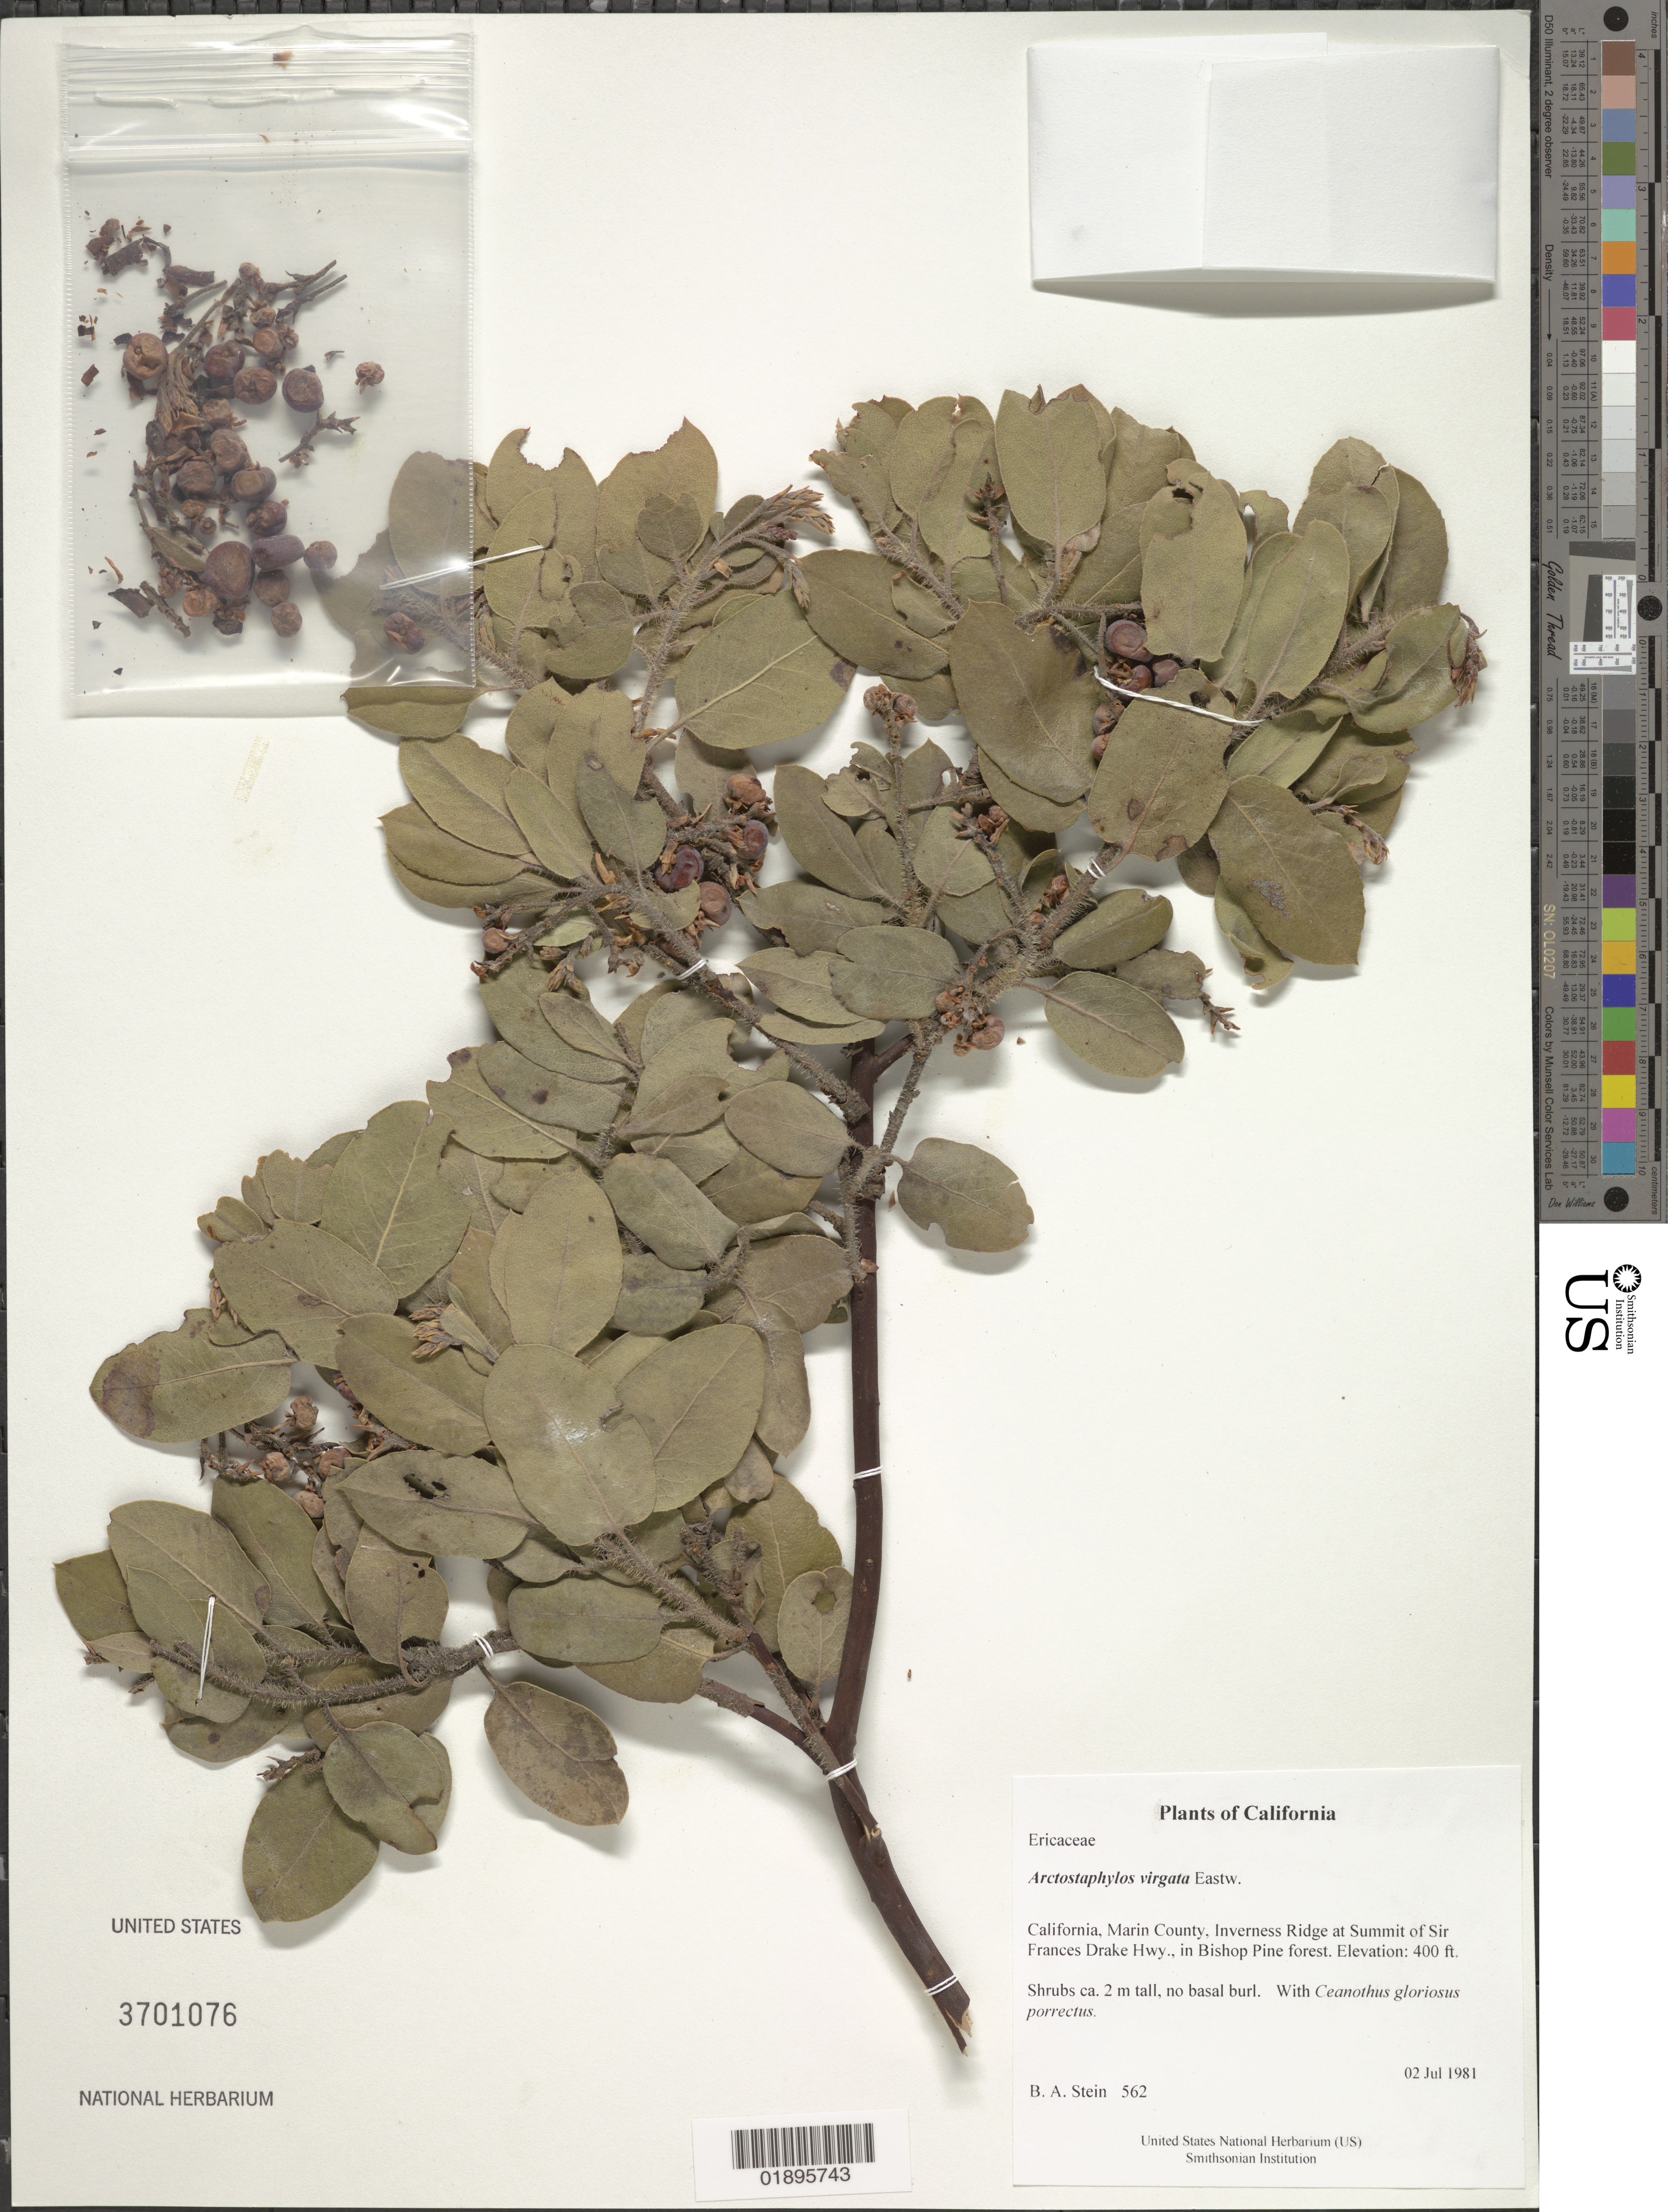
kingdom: Plantae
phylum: Tracheophyta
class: Magnoliopsida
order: Ericales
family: Ericaceae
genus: Arctostaphylos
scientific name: Arctostaphylos virgata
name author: Eastw.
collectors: B. A. Stein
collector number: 562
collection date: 1981-07-02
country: United States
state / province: California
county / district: Marin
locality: Inverness Ridge at Summit of Sir Frances Drake Hwy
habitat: In Bishop Pine forest with Ceanothus gloriosus porrectus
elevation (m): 122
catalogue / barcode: US 3701076